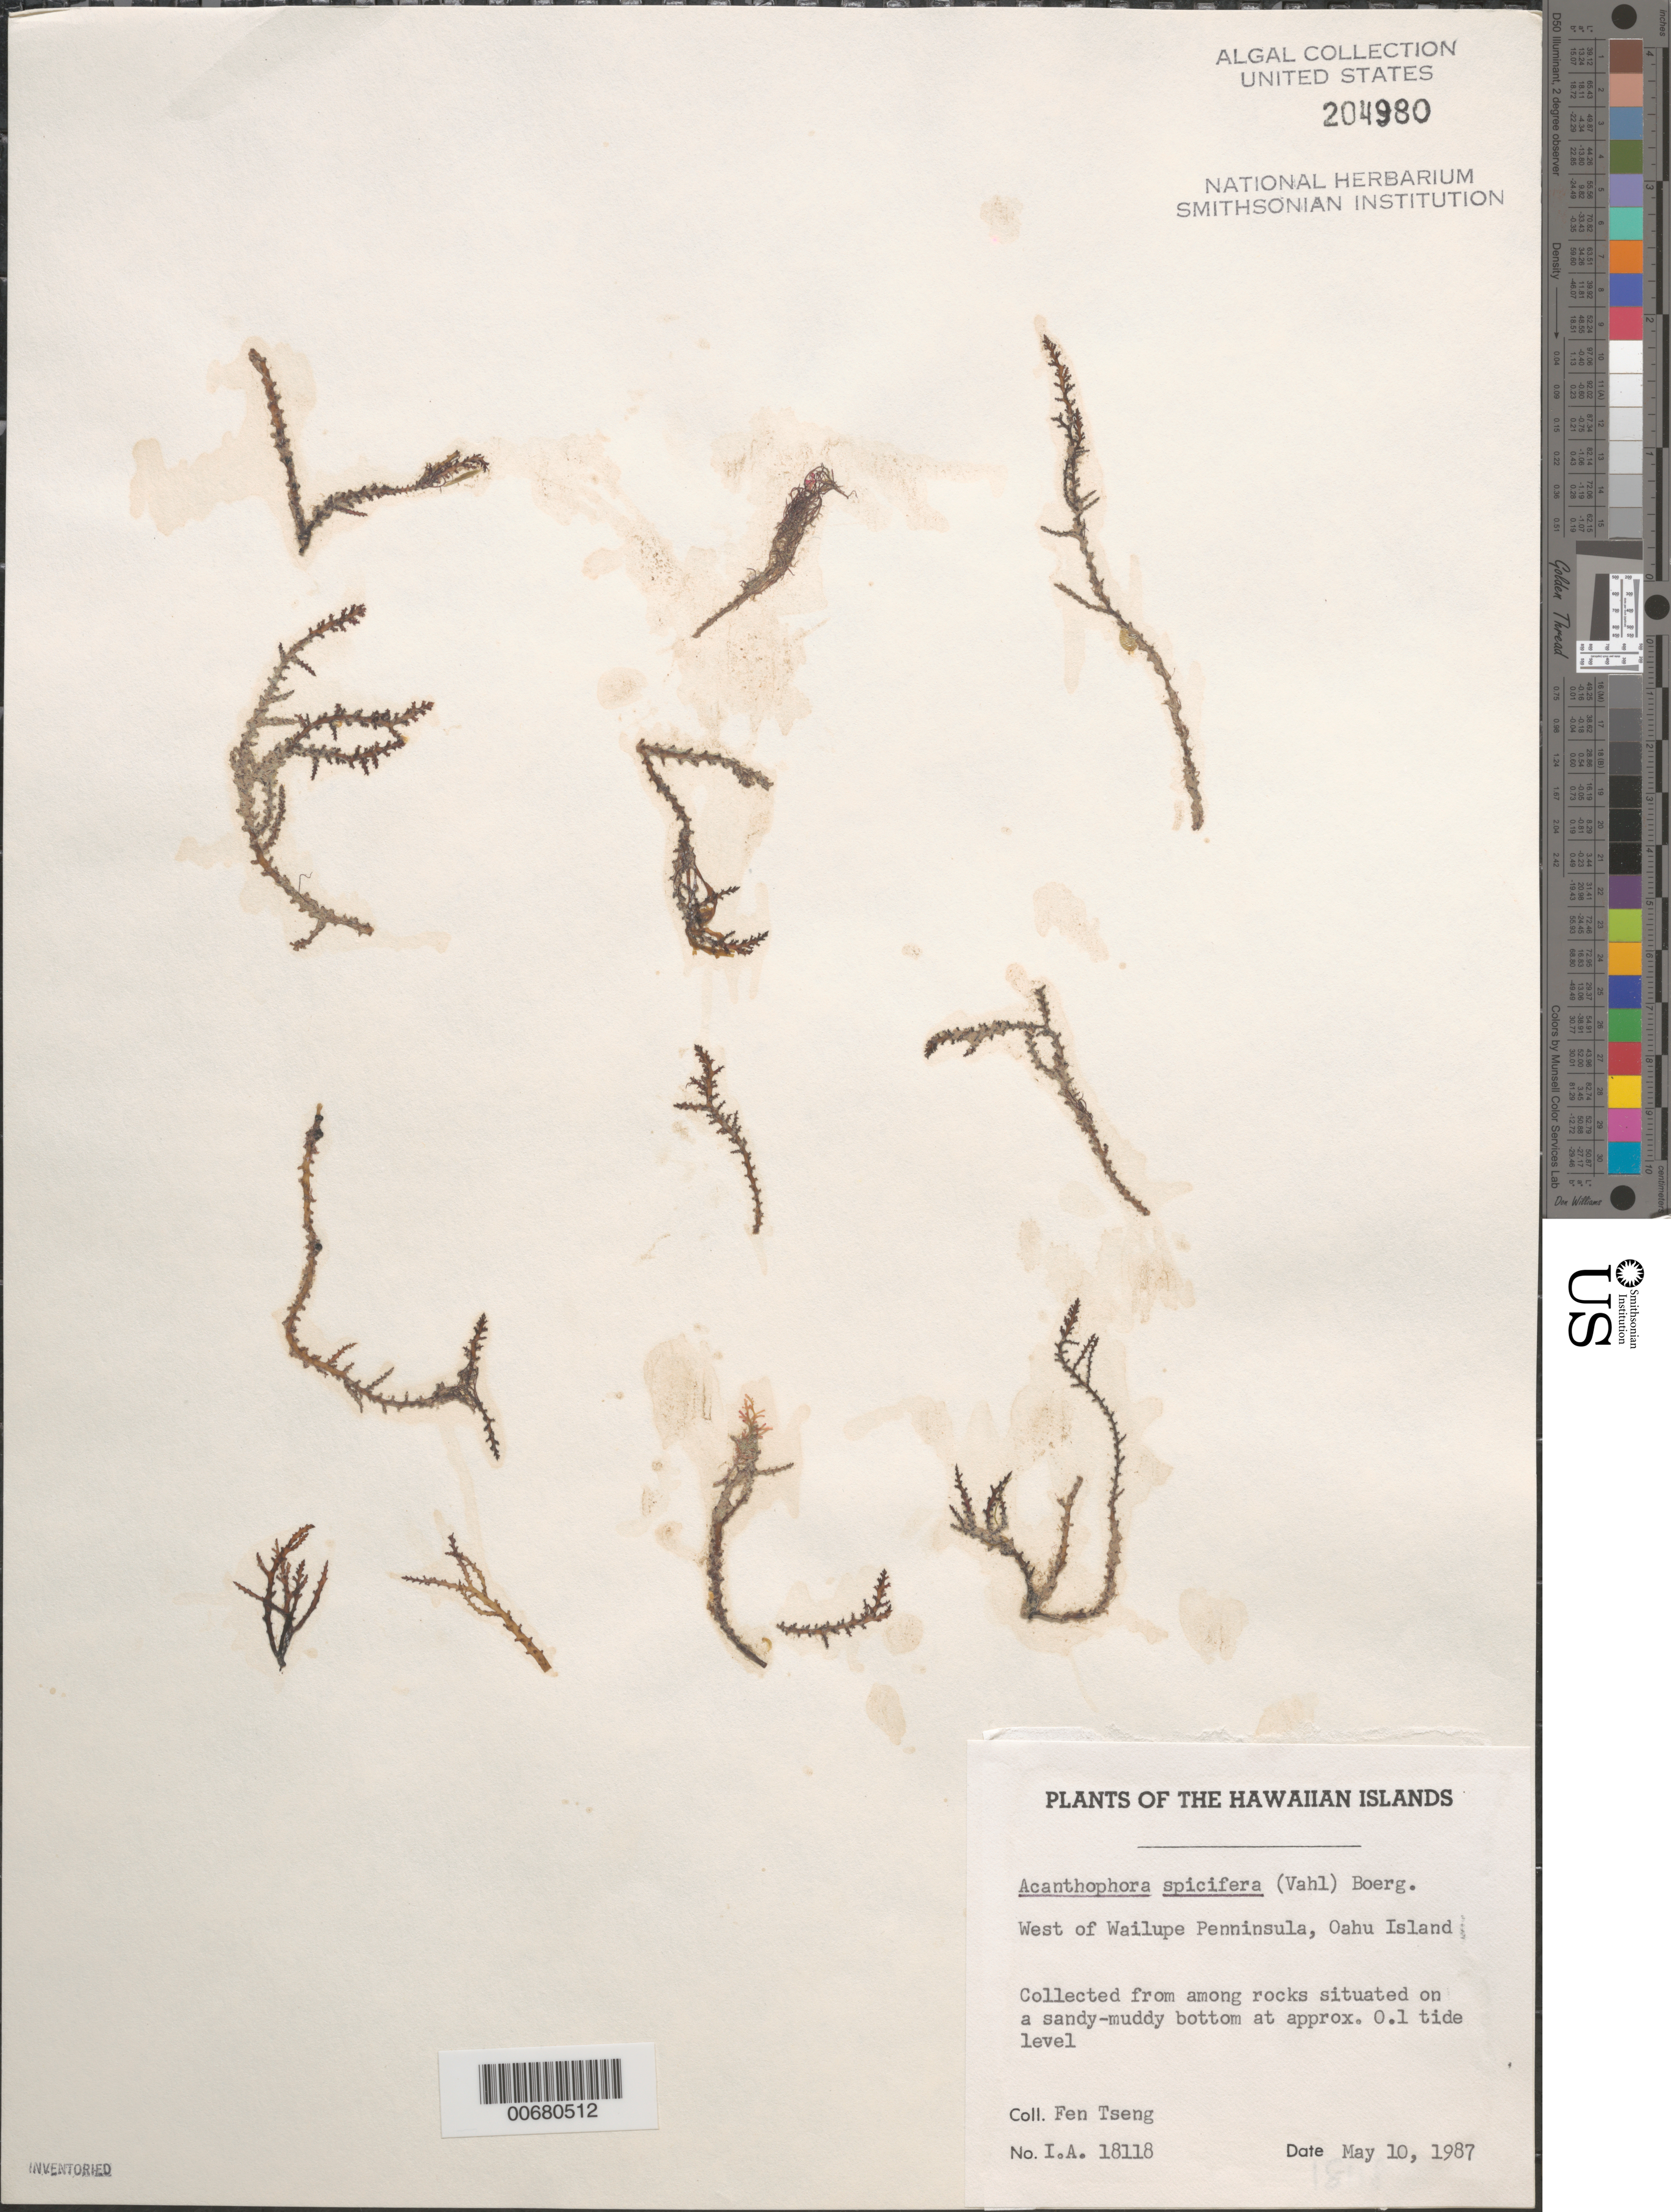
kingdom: Plantae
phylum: Rhodophyta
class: Florideophyceae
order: Ceramiales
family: Rhodomelaceae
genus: Acanthophora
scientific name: Acanthophora spicifera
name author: (Vahl) Børgesen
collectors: F. Tseng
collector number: IAA 18118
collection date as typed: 10 May 1987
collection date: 1987-05-10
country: United States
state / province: Hawaii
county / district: Honolulu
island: Oahu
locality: West of Wailupe Peninsula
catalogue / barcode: US 204980